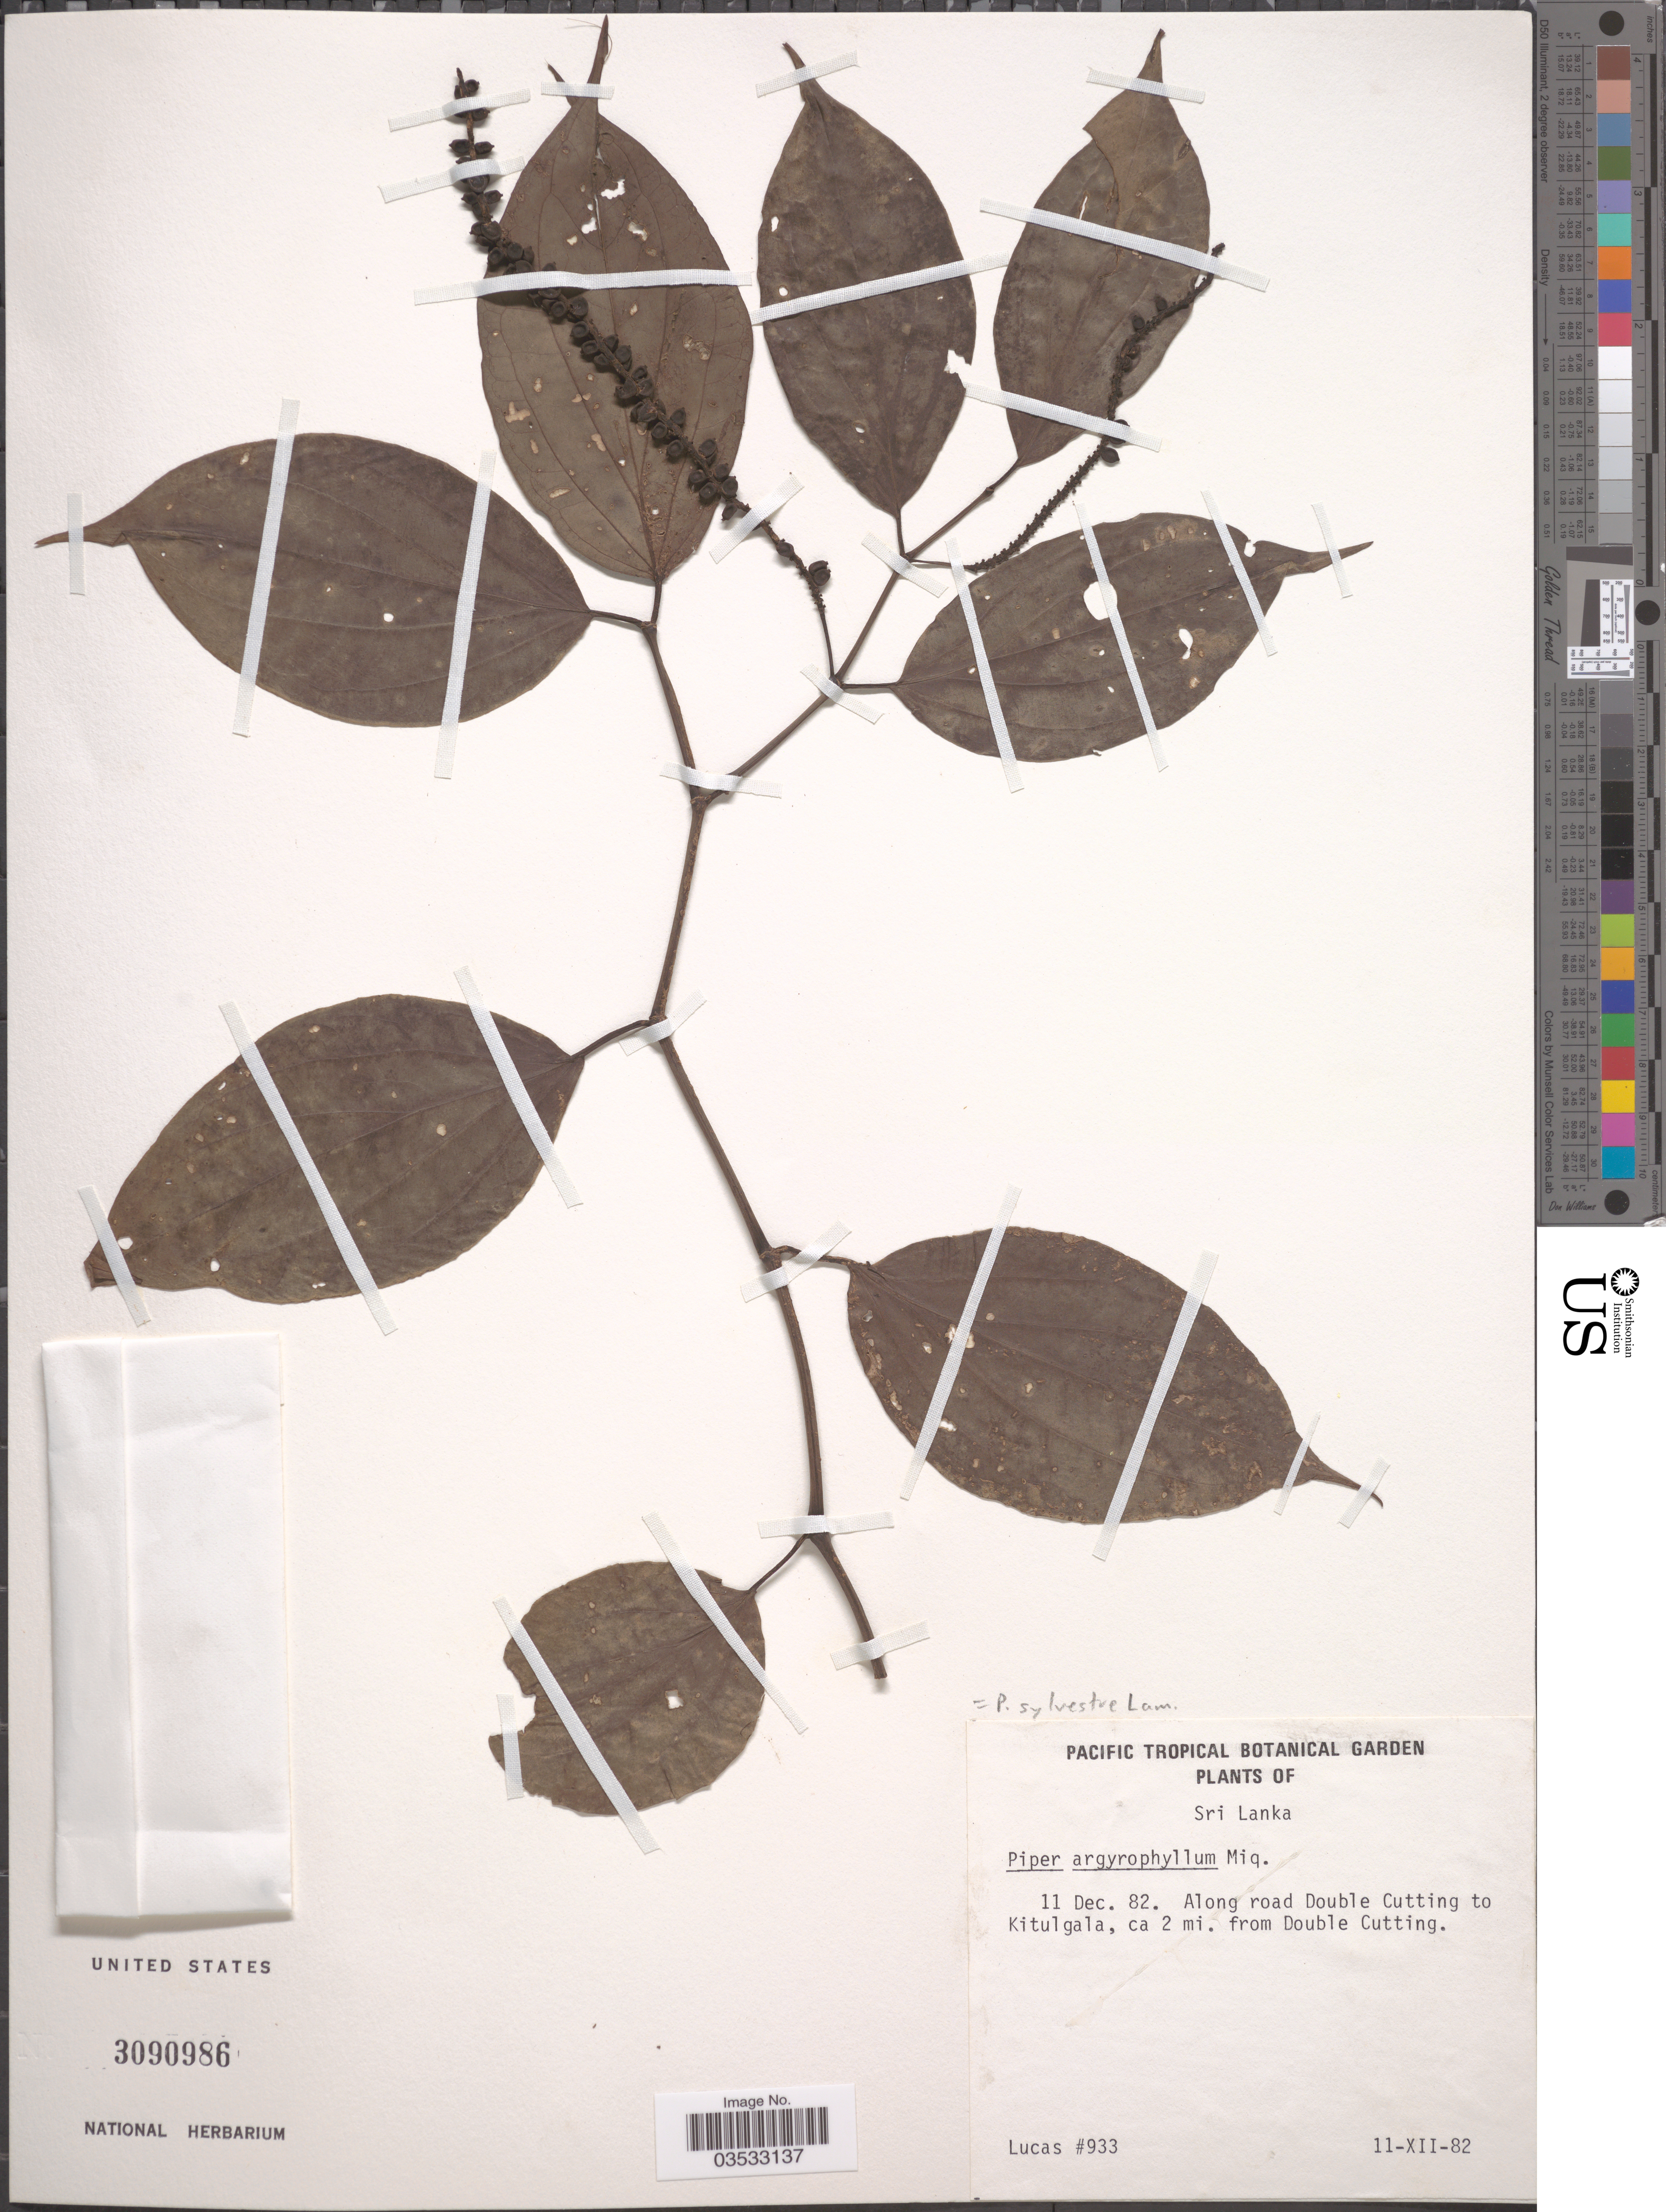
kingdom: Plantae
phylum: Tracheophyta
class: Magnoliopsida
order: Piperales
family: Piperaceae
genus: Piper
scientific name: Piper sylvestre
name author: Lour.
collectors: Lucas, --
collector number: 933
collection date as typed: Transcribed d/m/y: 11/12/82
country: Sri Lanka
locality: Along road Double Cutting to Kitulgala, ca 2 mi. from Double Cutting.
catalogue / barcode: US 3090986